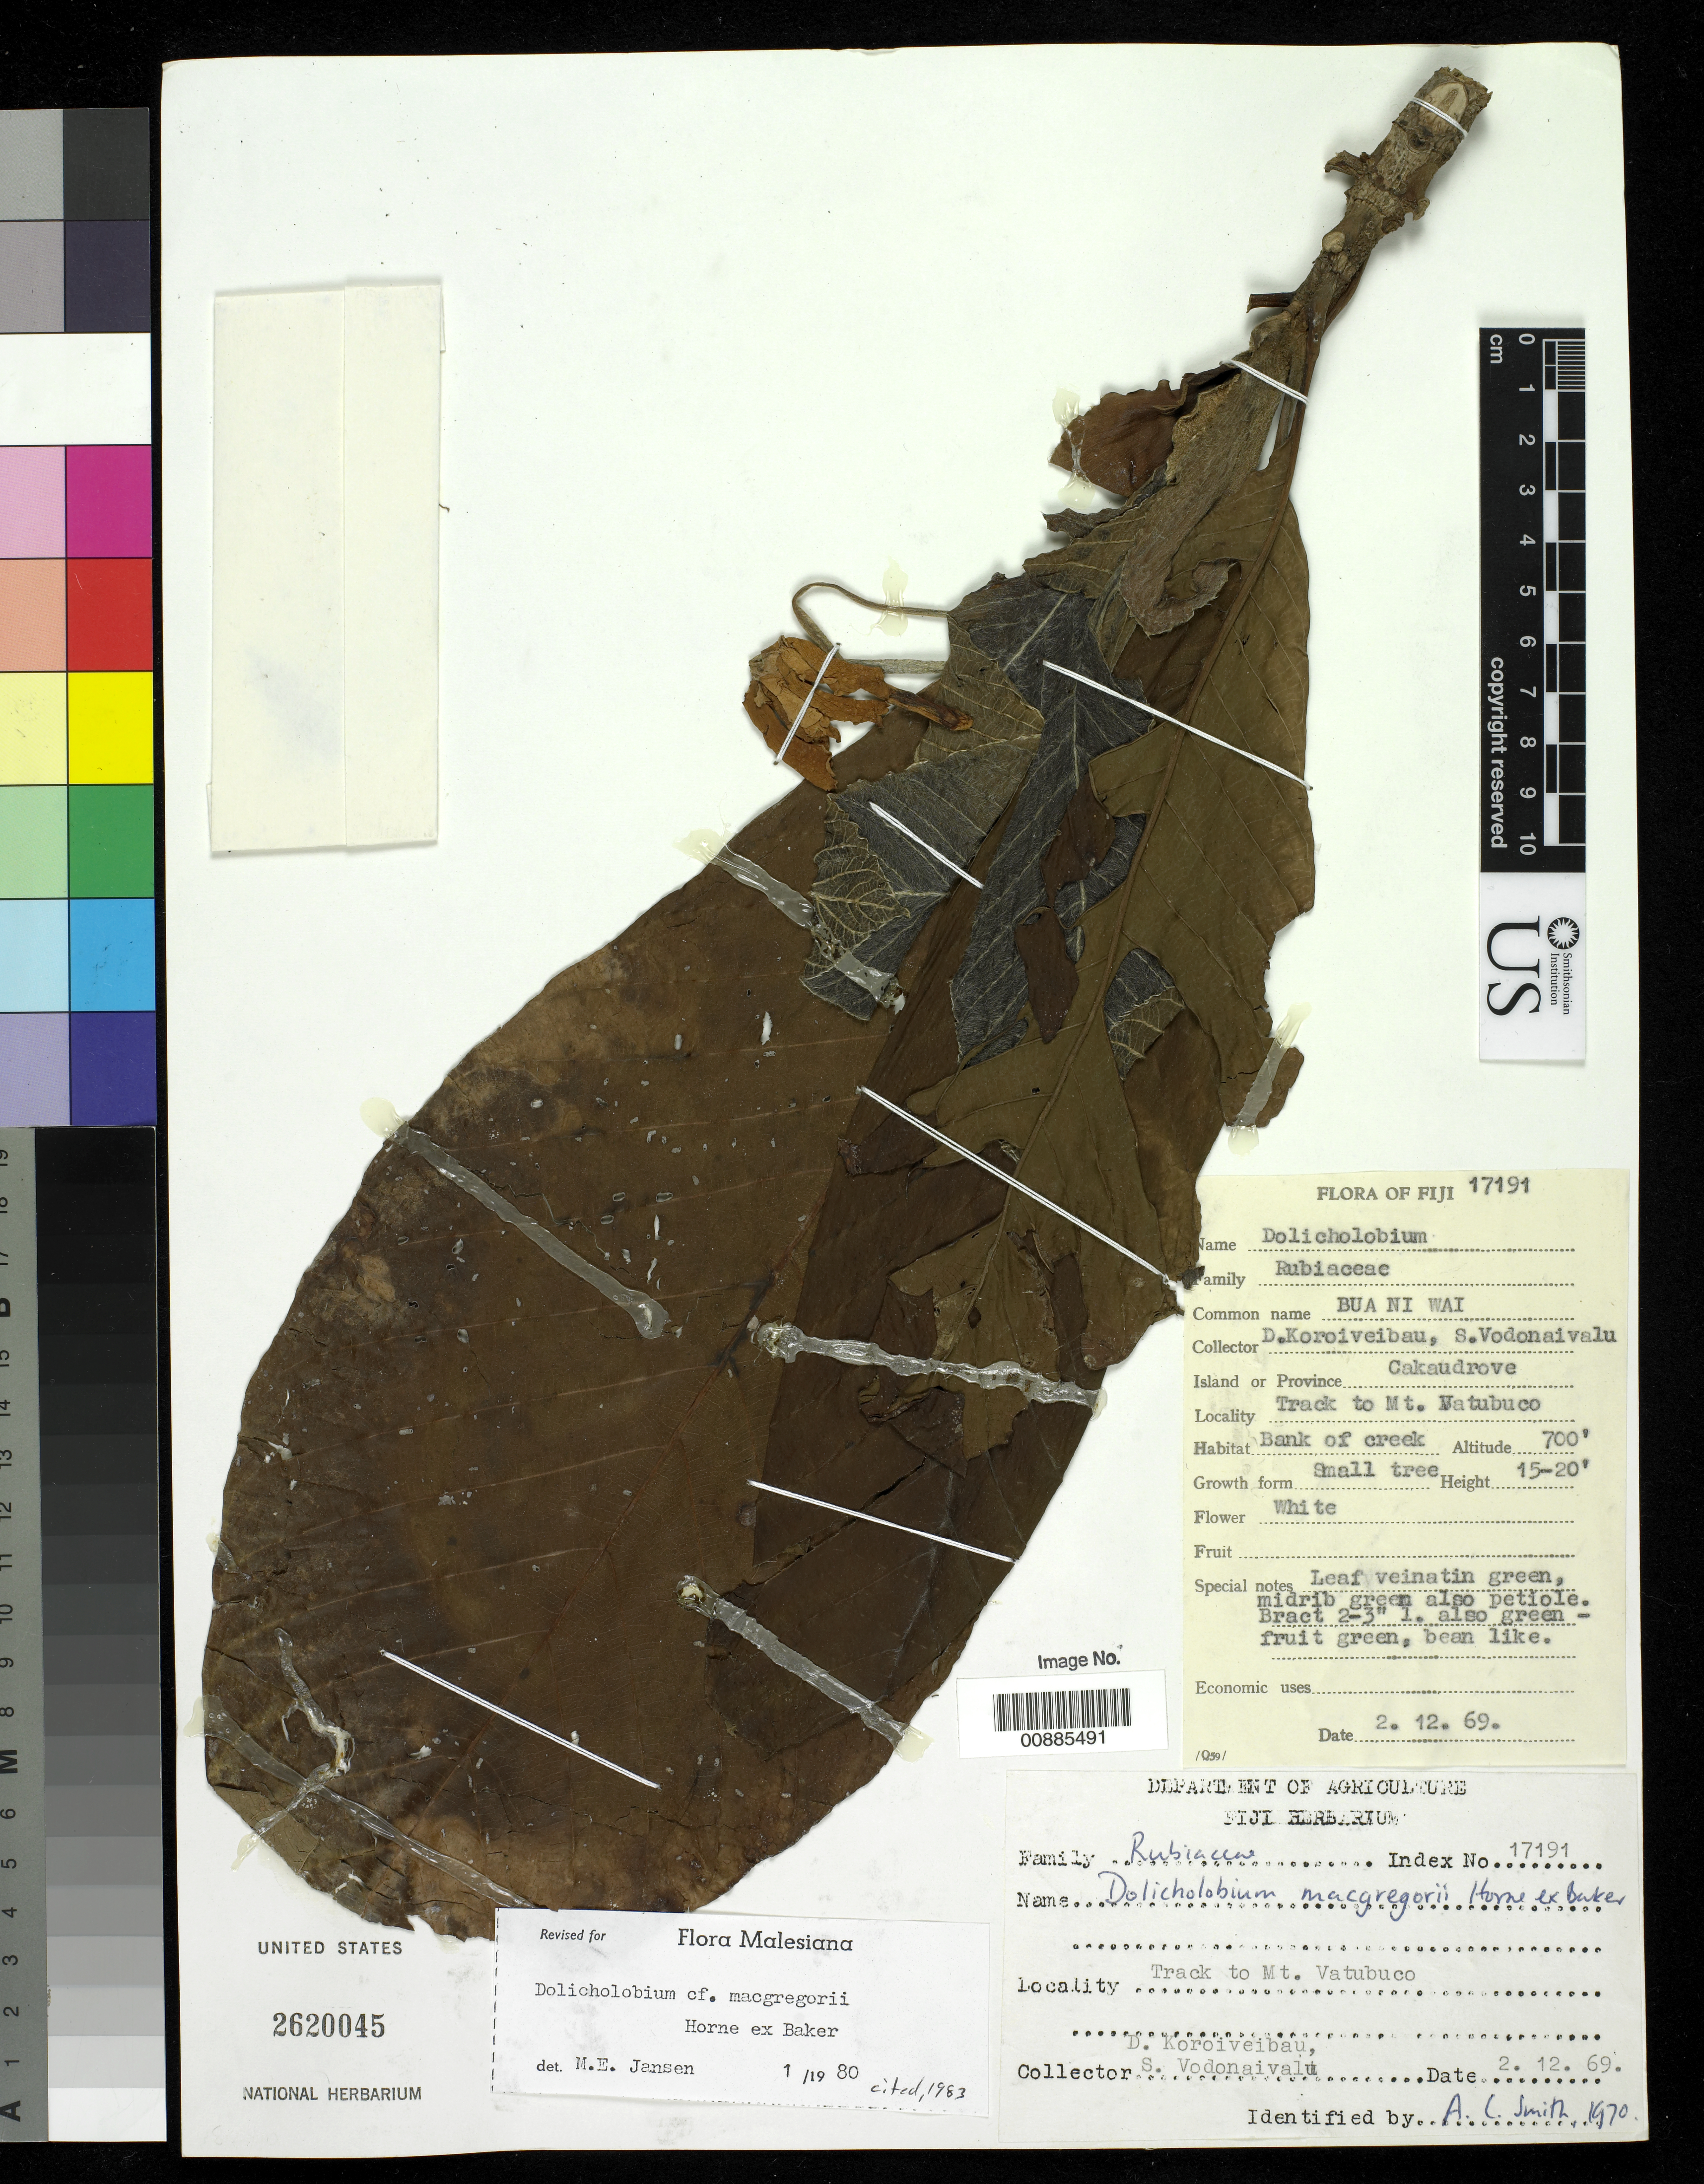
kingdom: Plantae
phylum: Tracheophyta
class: Magnoliopsida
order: Gentianales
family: Rubiaceae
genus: Dolicholobium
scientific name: Dolicholobium macgregorii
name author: Horne ex Baker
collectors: D. Koroiveibau & S. Vodonaivalu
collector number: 17191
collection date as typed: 12 Feb 1969 or 02 Dec 1969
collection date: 1969-02-12 or 1969-12-02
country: Fiji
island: Cakaudrove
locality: Track to Mt. Vatubuco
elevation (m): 213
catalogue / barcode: US 2620045